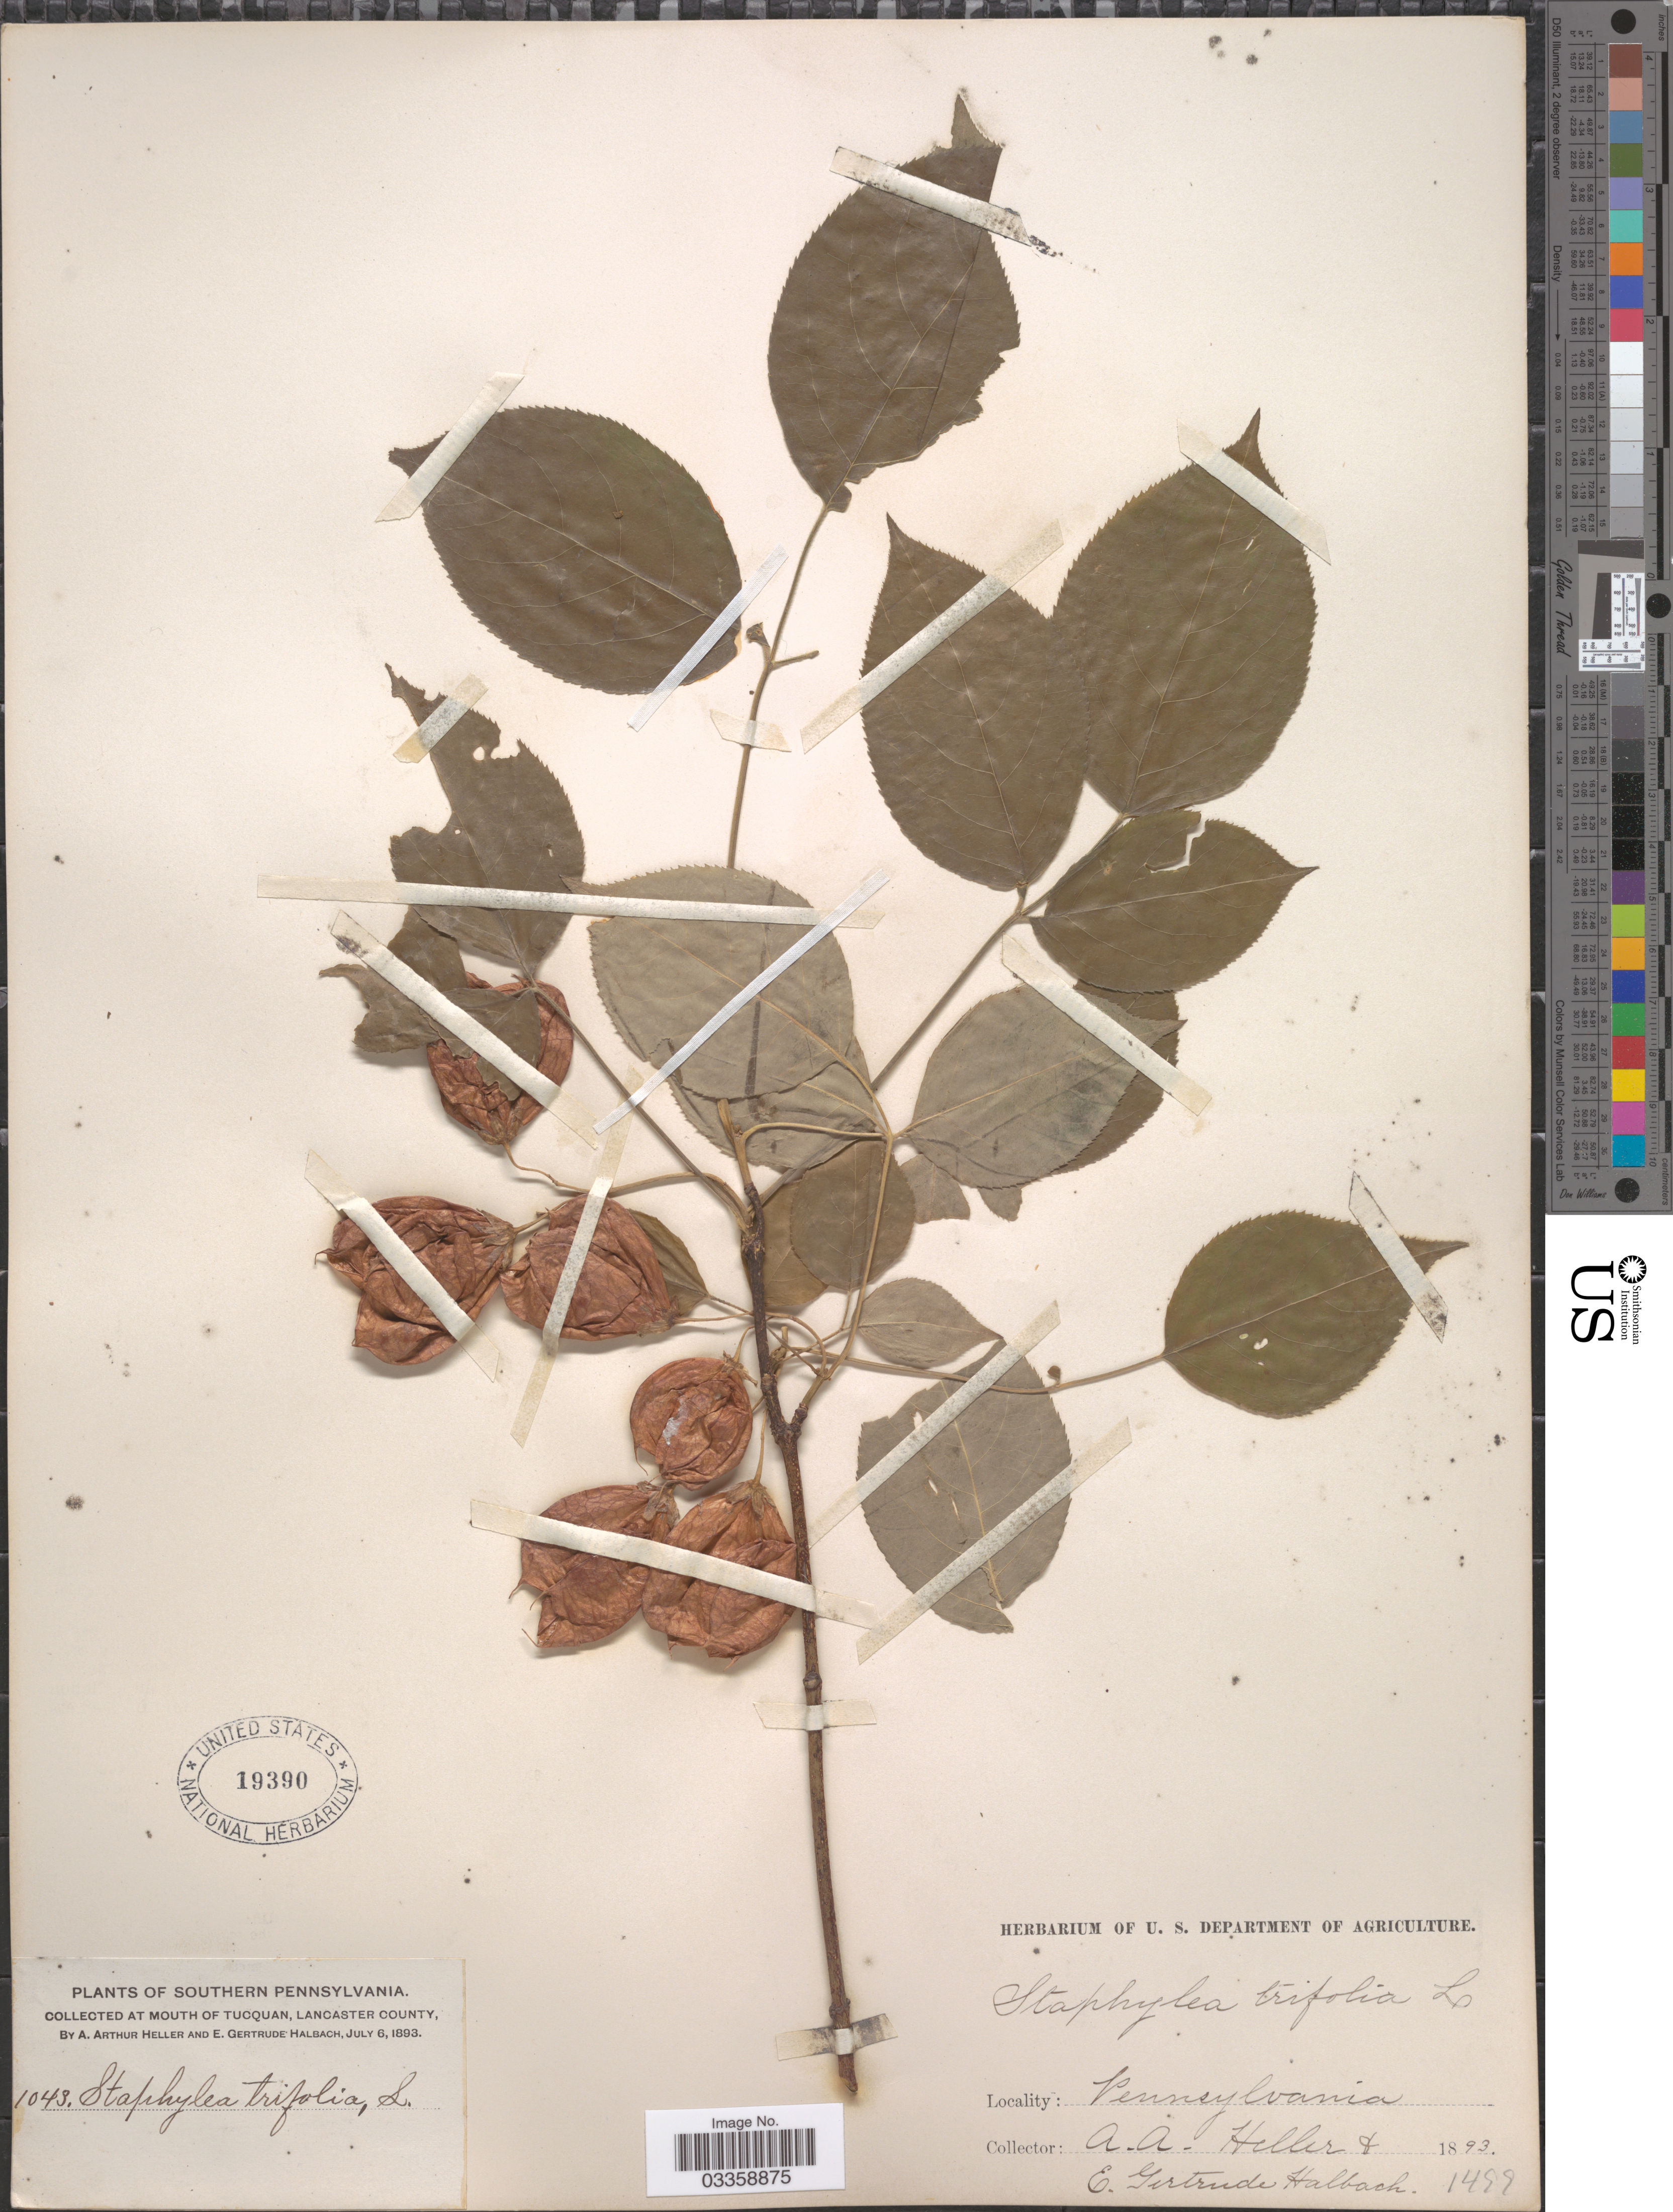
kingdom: Plantae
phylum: Tracheophyta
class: Magnoliopsida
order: Crossosomatales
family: Staphyleaceae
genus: Staphylea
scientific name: Staphylea trifolia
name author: L.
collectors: A. A. Heller & E. G. Halbach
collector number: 1499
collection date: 1893-07-06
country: United States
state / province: Pennsylvania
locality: Southern Pennsylvania. At mouth of TucQuan, Lancaster County.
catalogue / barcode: US 19390